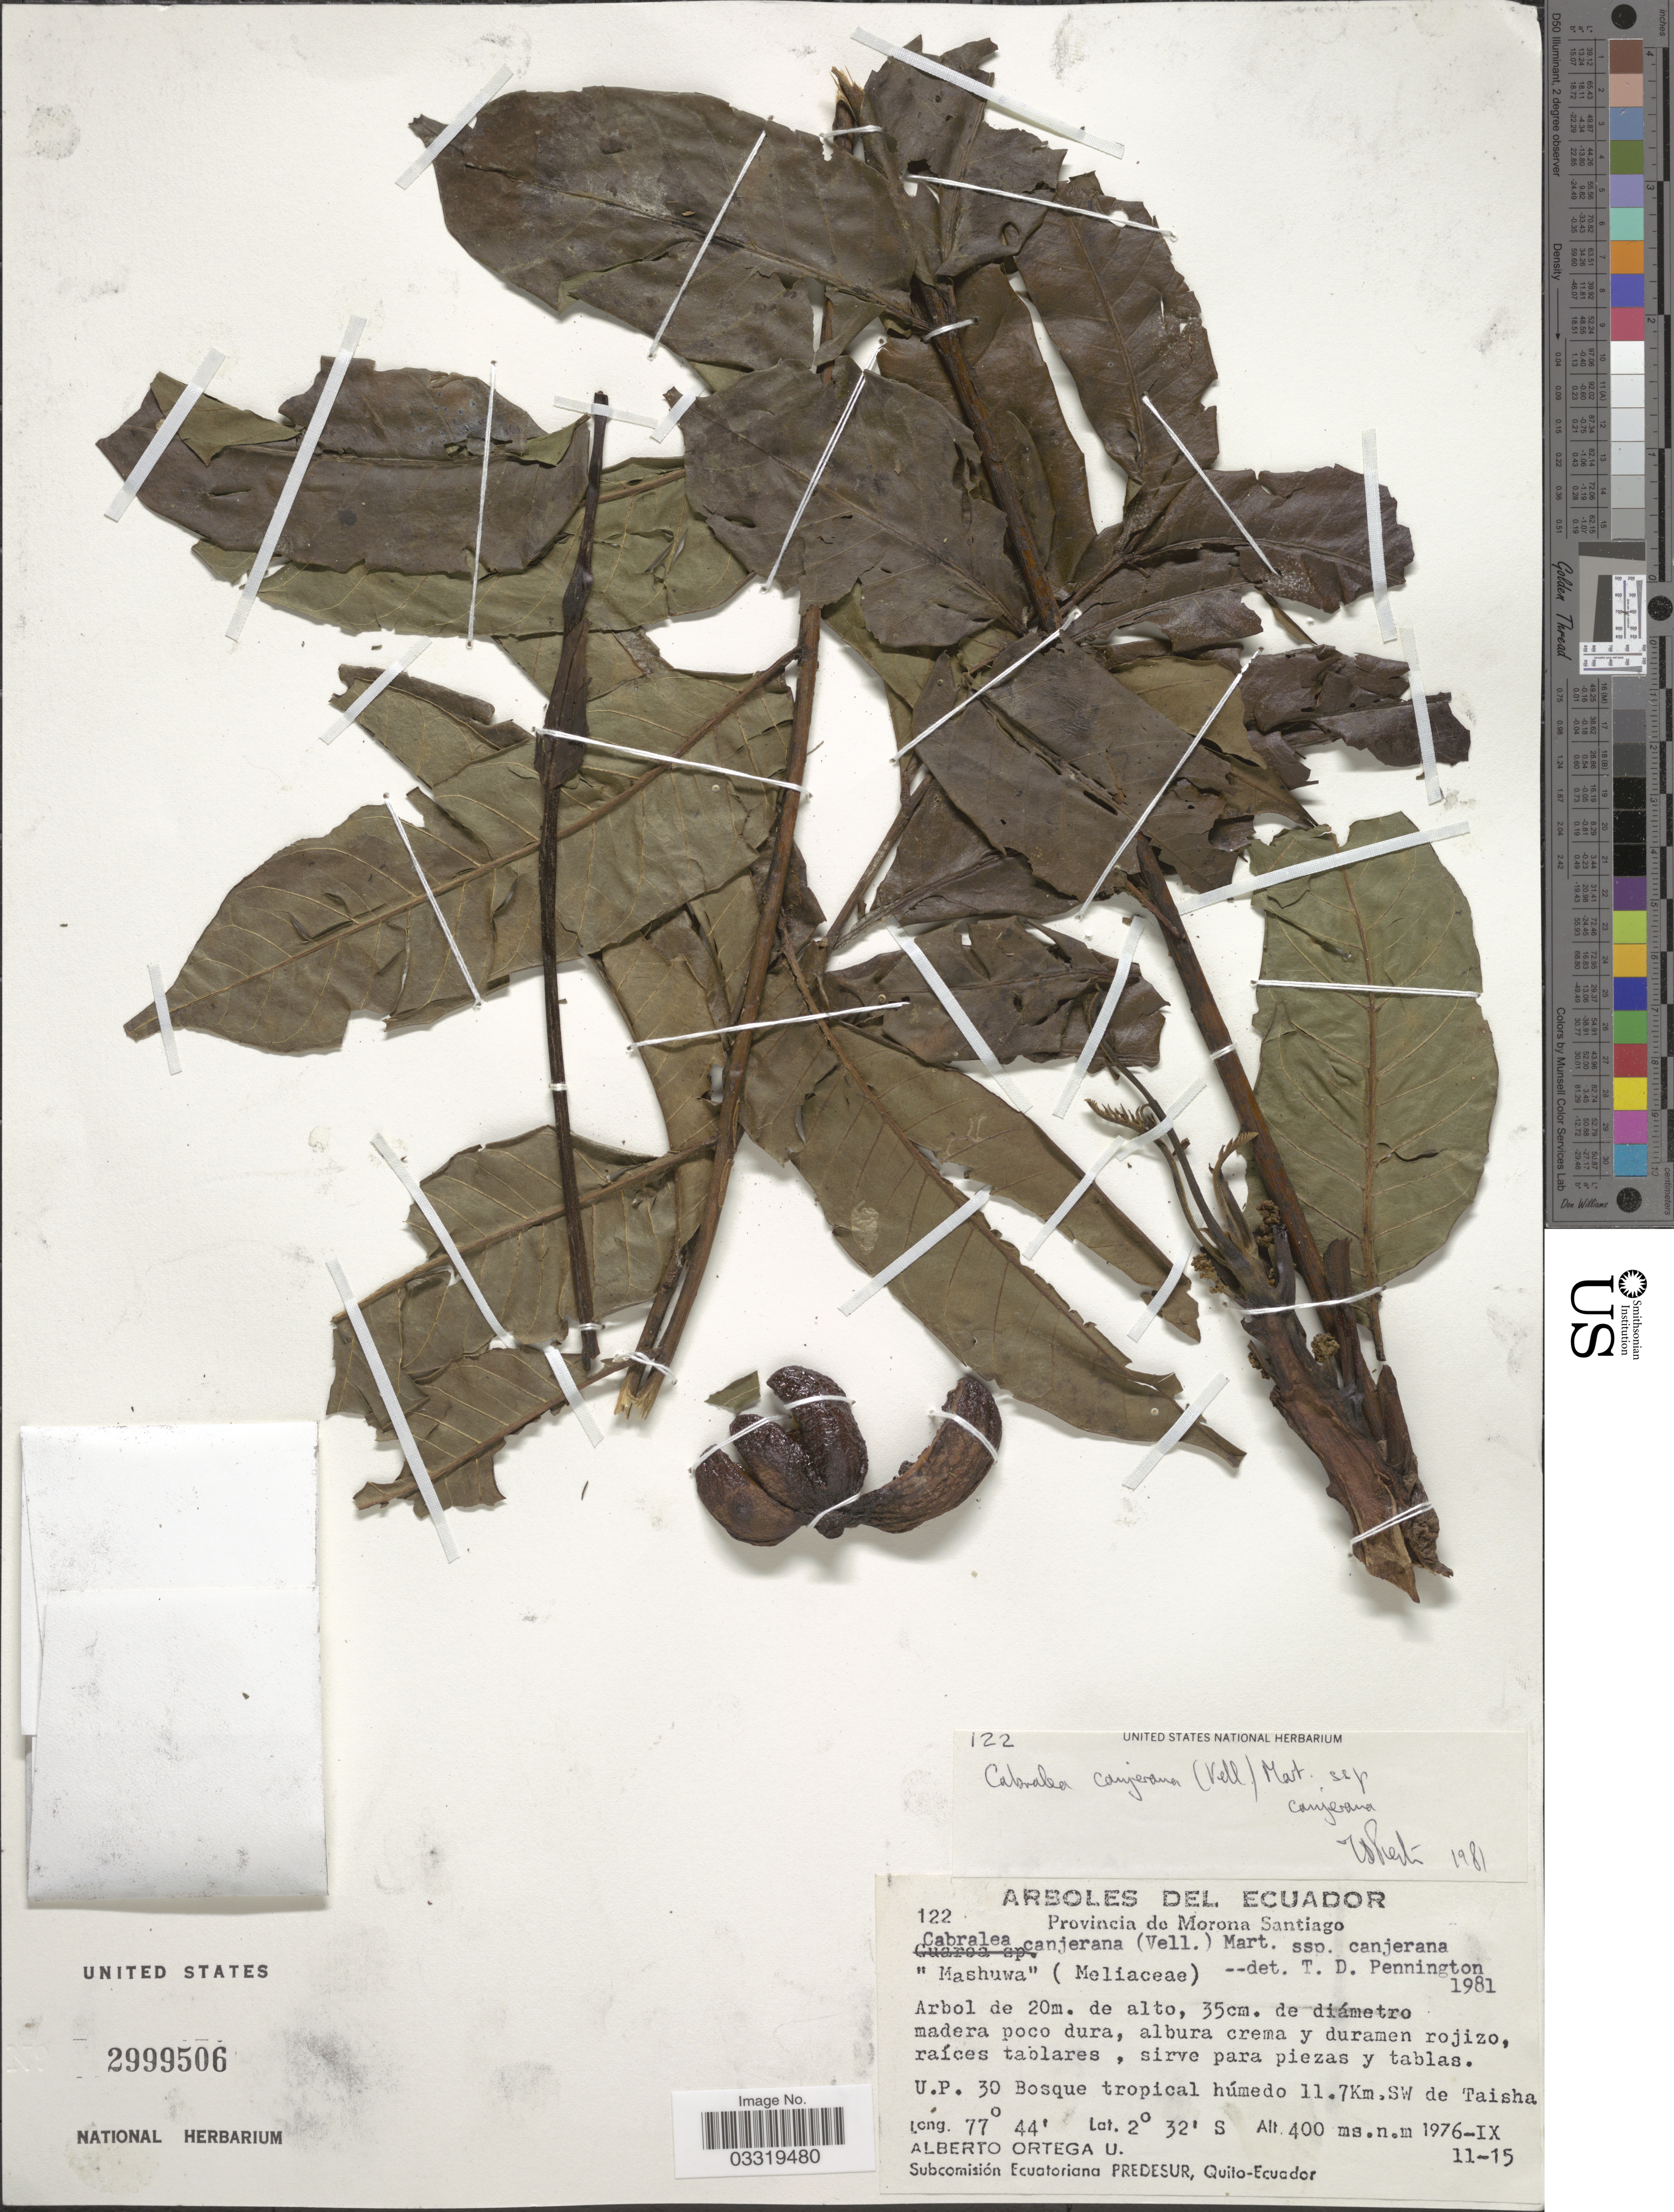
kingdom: Plantae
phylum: Tracheophyta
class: Magnoliopsida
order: Sapindales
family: Meliaceae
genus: Cabralea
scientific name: Cabralea canjerana subsp. canjerana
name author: (Vell.) Mart.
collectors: A. T. Ortega U.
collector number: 122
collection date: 1976-09-11/1976-09-15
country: Ecuador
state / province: Morona-Santiago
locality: U.P 30 Bosque tropical húmedo, 11.7Km. SW Taisha.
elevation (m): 400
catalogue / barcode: US 2999506